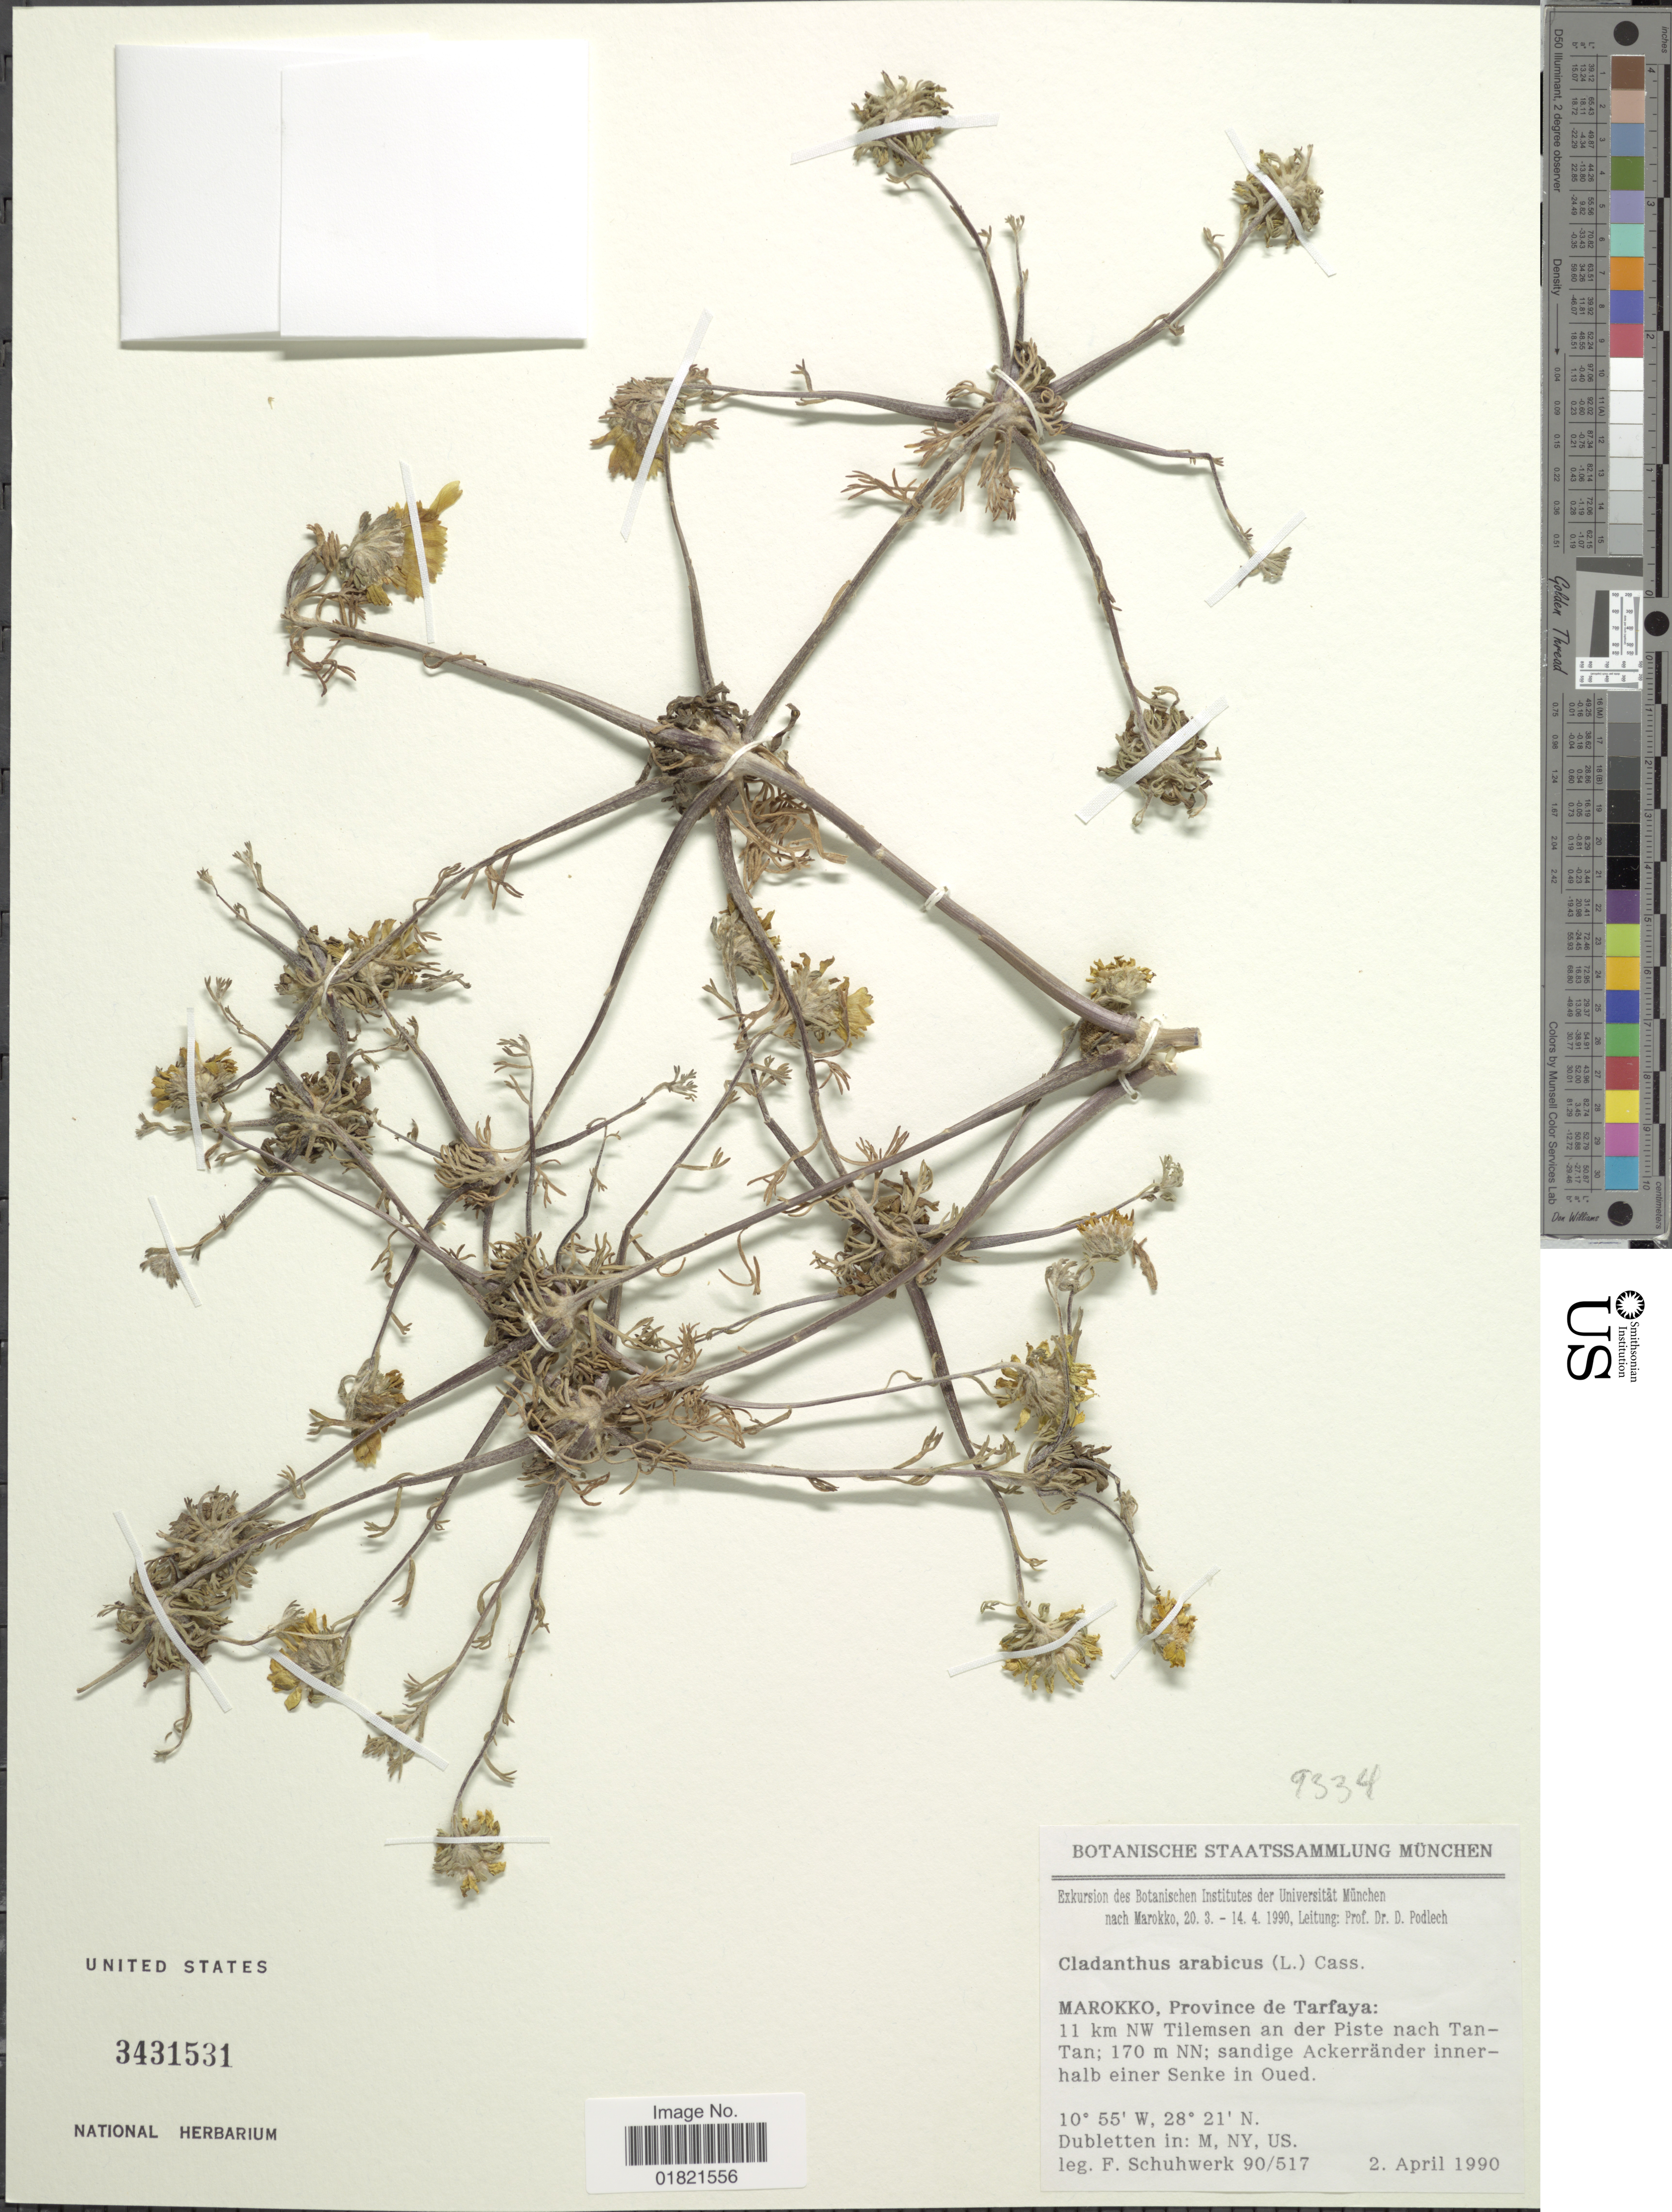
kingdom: Plantae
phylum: Tracheophyta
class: Magnoliopsida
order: Asterales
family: Asteraceae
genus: Cladanthus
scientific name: Cladanthus arabicus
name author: (L.) Cass.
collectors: Schuhwerk, F.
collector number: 90/517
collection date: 1990-04-02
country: Morocco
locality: Province de Tarfaya: 11 km NW Tilemsen an der Piste nach TanTan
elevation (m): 170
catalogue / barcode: US 3431531